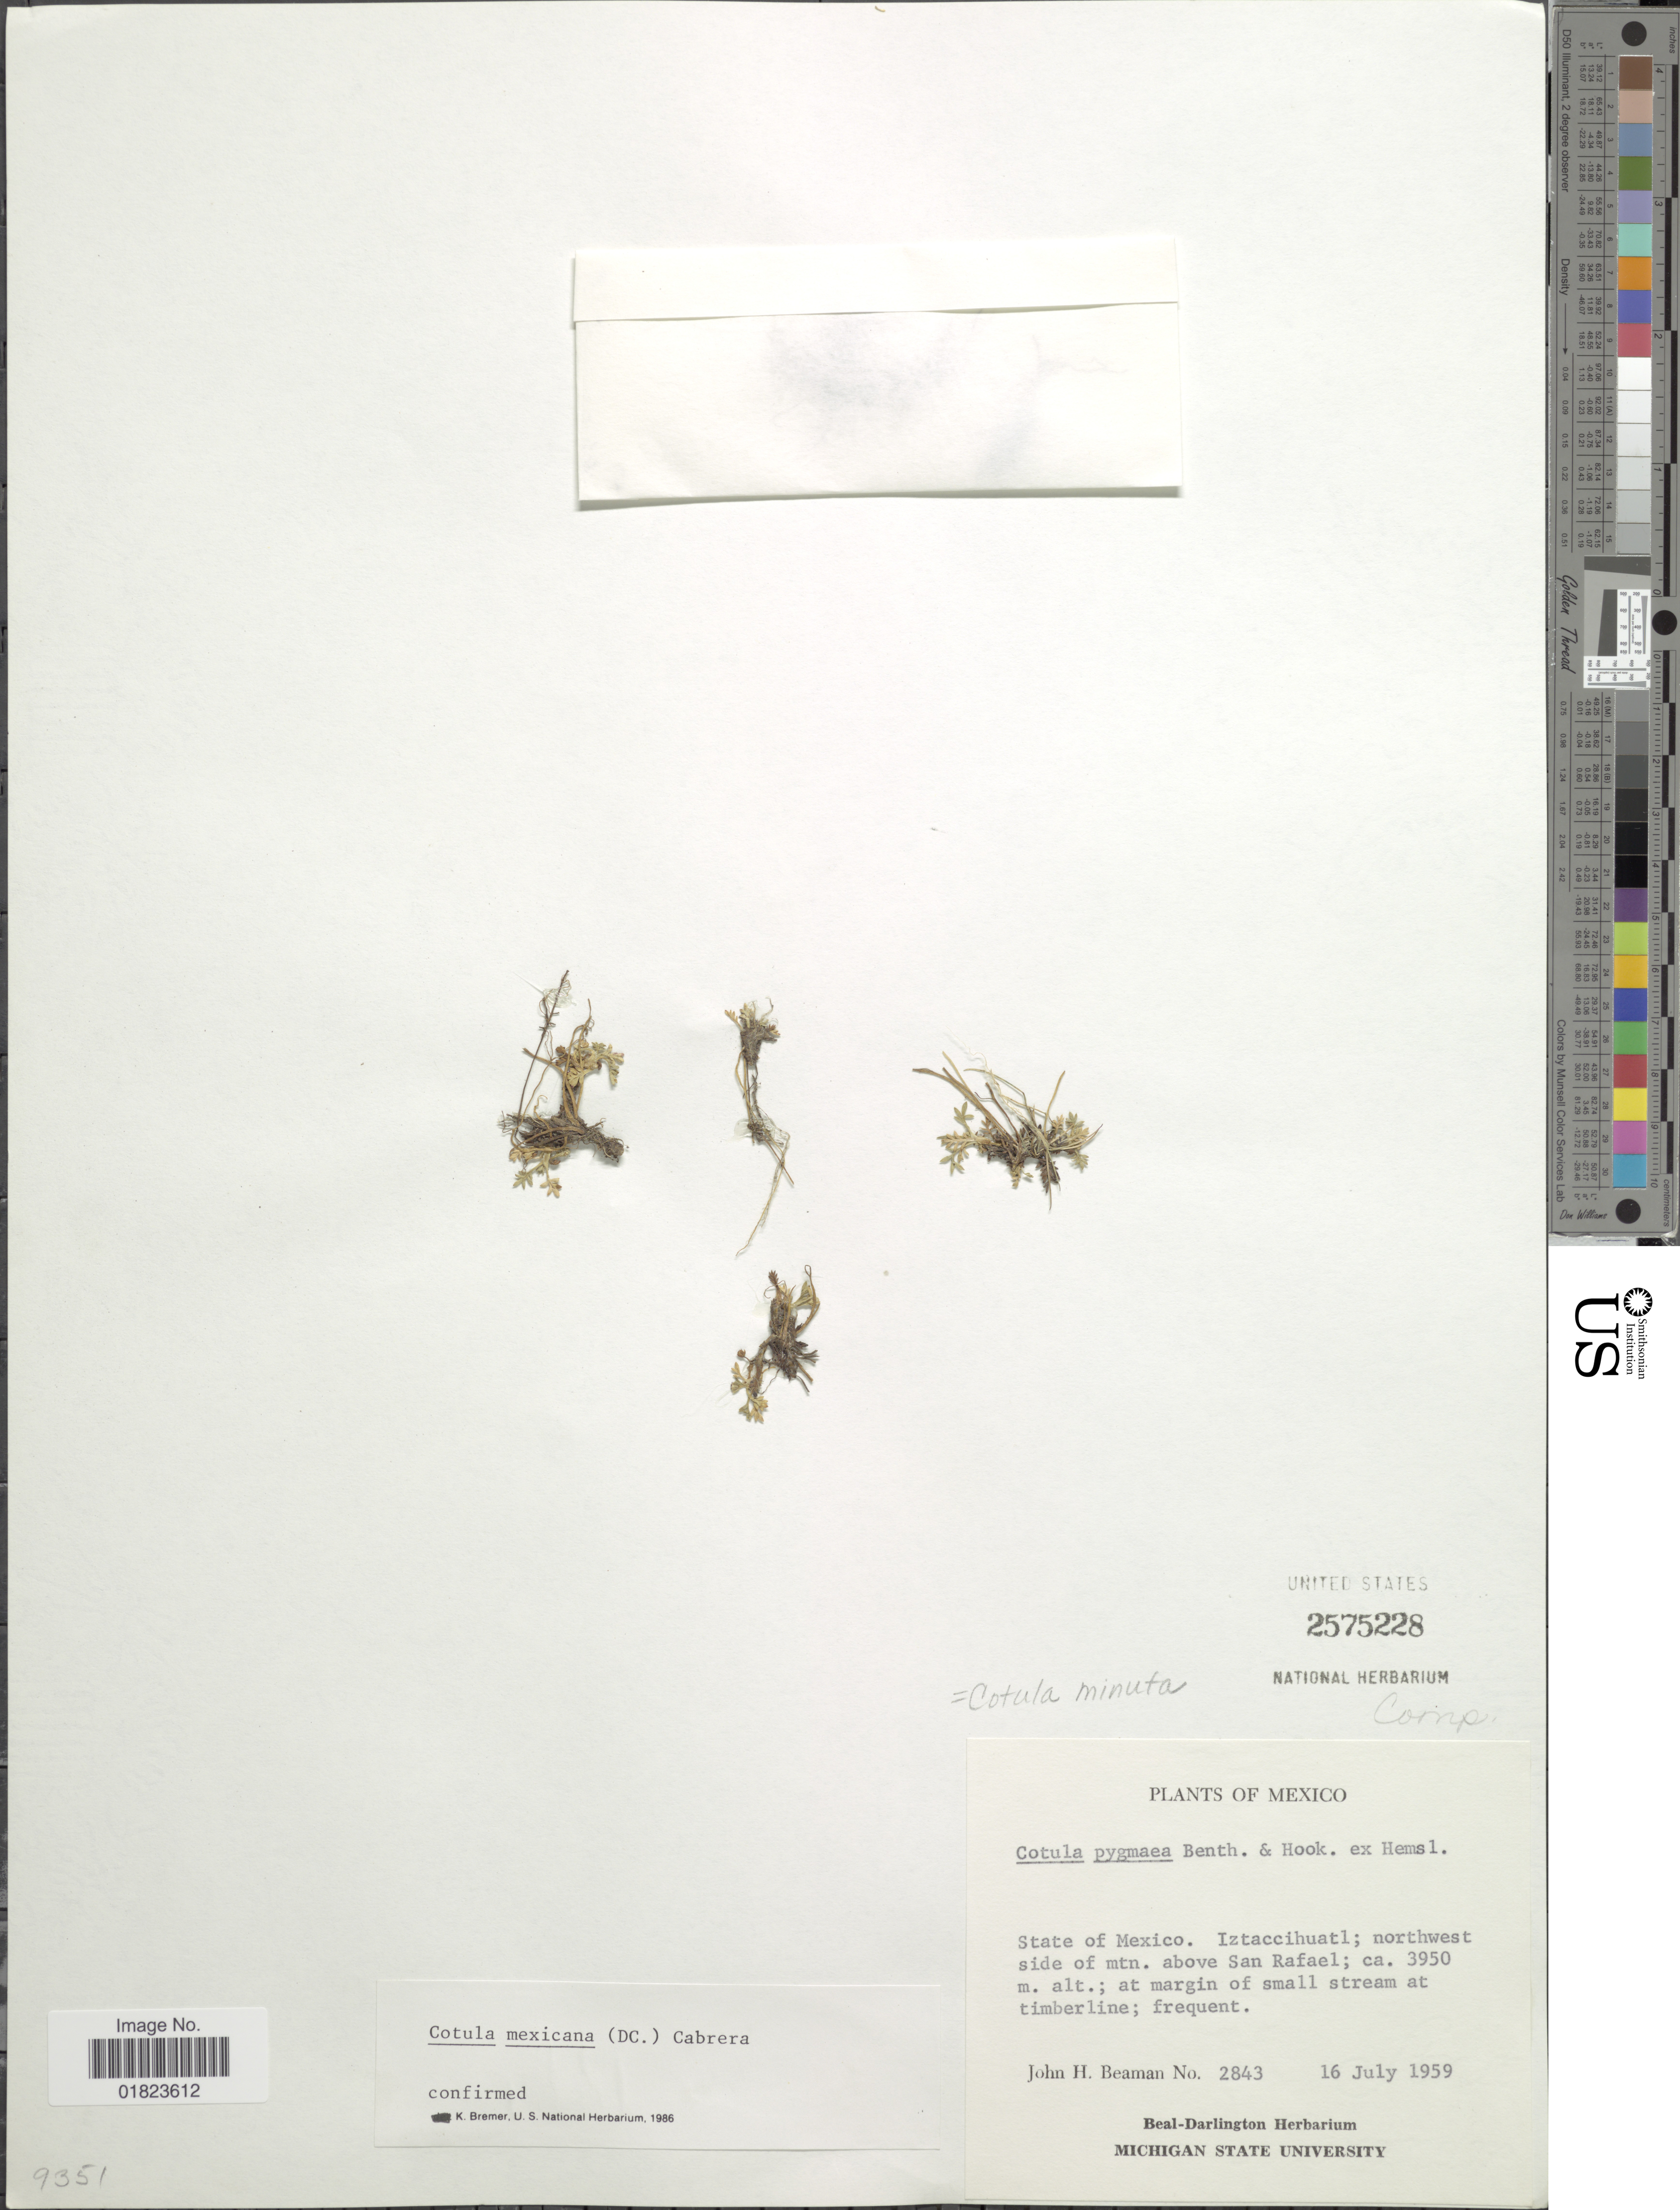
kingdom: Plantae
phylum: Tracheophyta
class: Magnoliopsida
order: Asterales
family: Asteraceae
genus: Cotula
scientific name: Cotula mexicana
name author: (DC.) Cabrera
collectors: J. H. Beaman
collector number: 2843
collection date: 1959-07-16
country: Mexico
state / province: México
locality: State of Mexico. Izyaccihuatl; northwest side of mtn. above San Rafael.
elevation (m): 3950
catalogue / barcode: US 2575228